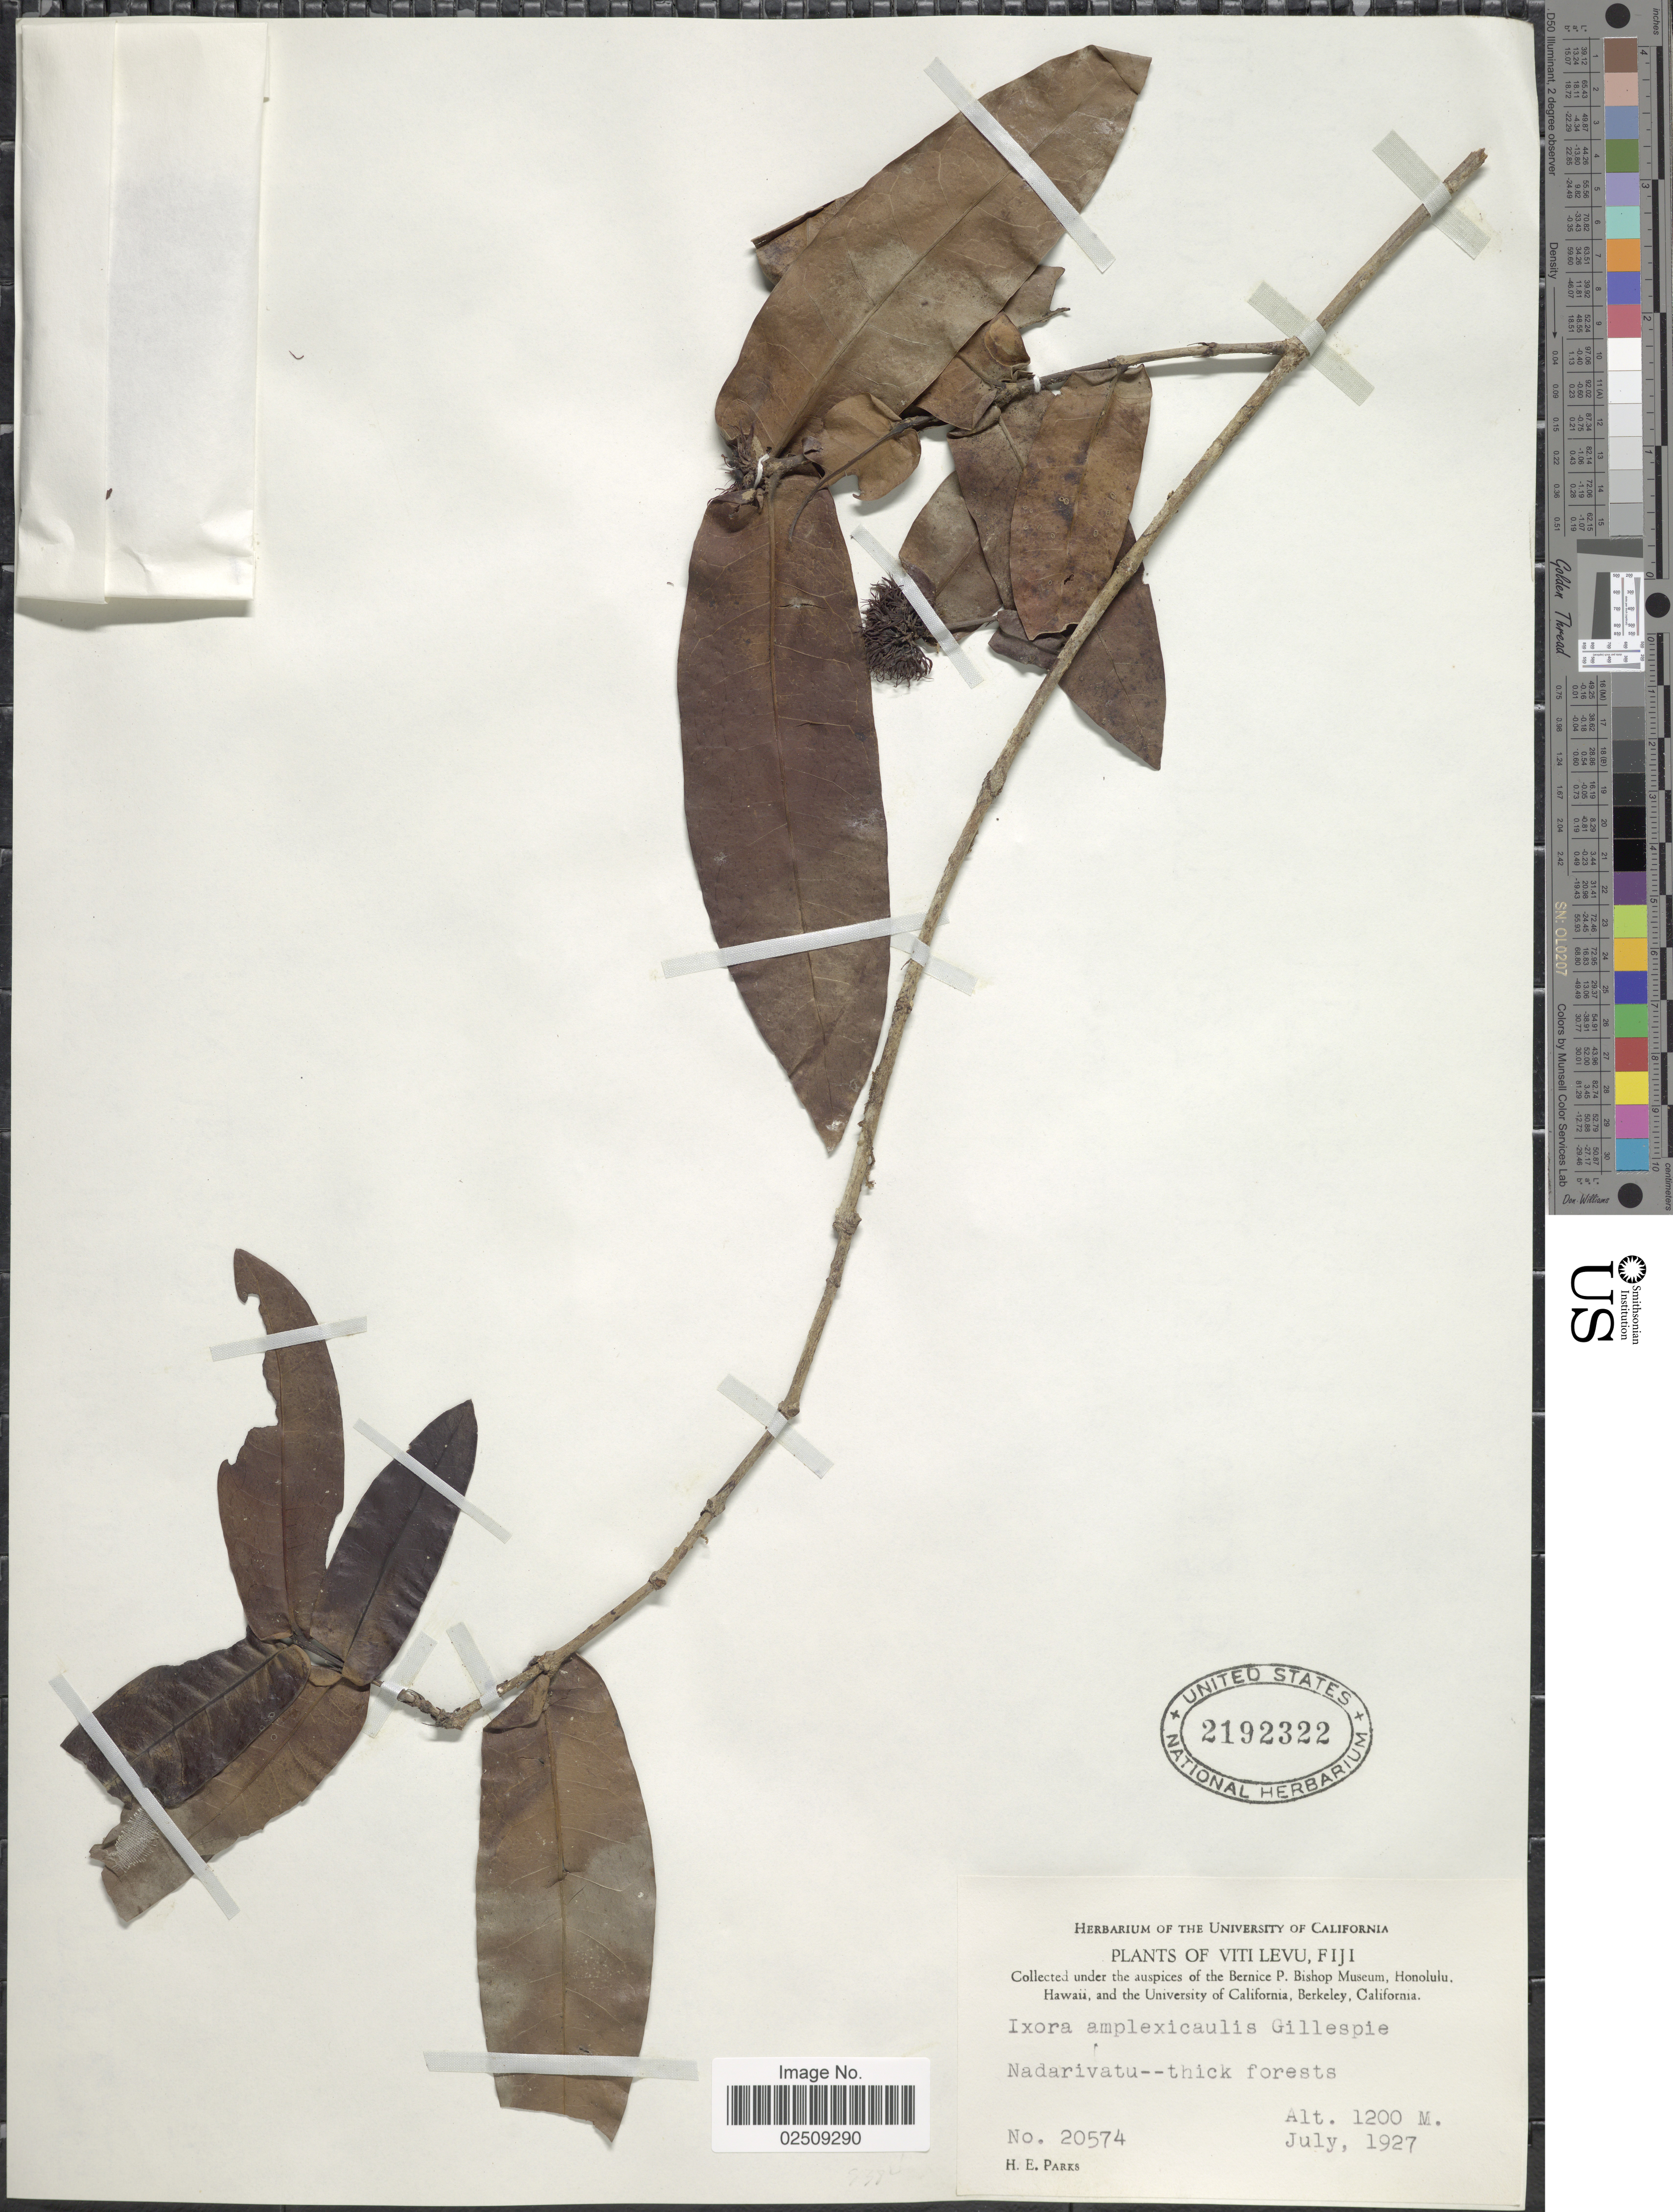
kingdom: Plantae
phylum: Tracheophyta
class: Magnoliopsida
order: Gentianales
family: Rubiaceae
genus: Ixora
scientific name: Ixora amplexicaulis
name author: Gillespie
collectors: H. E. Parks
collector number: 20574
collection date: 1927-07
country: Fiji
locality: Viti Levu. Nadarivatu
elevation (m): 1200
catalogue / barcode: US 2192322